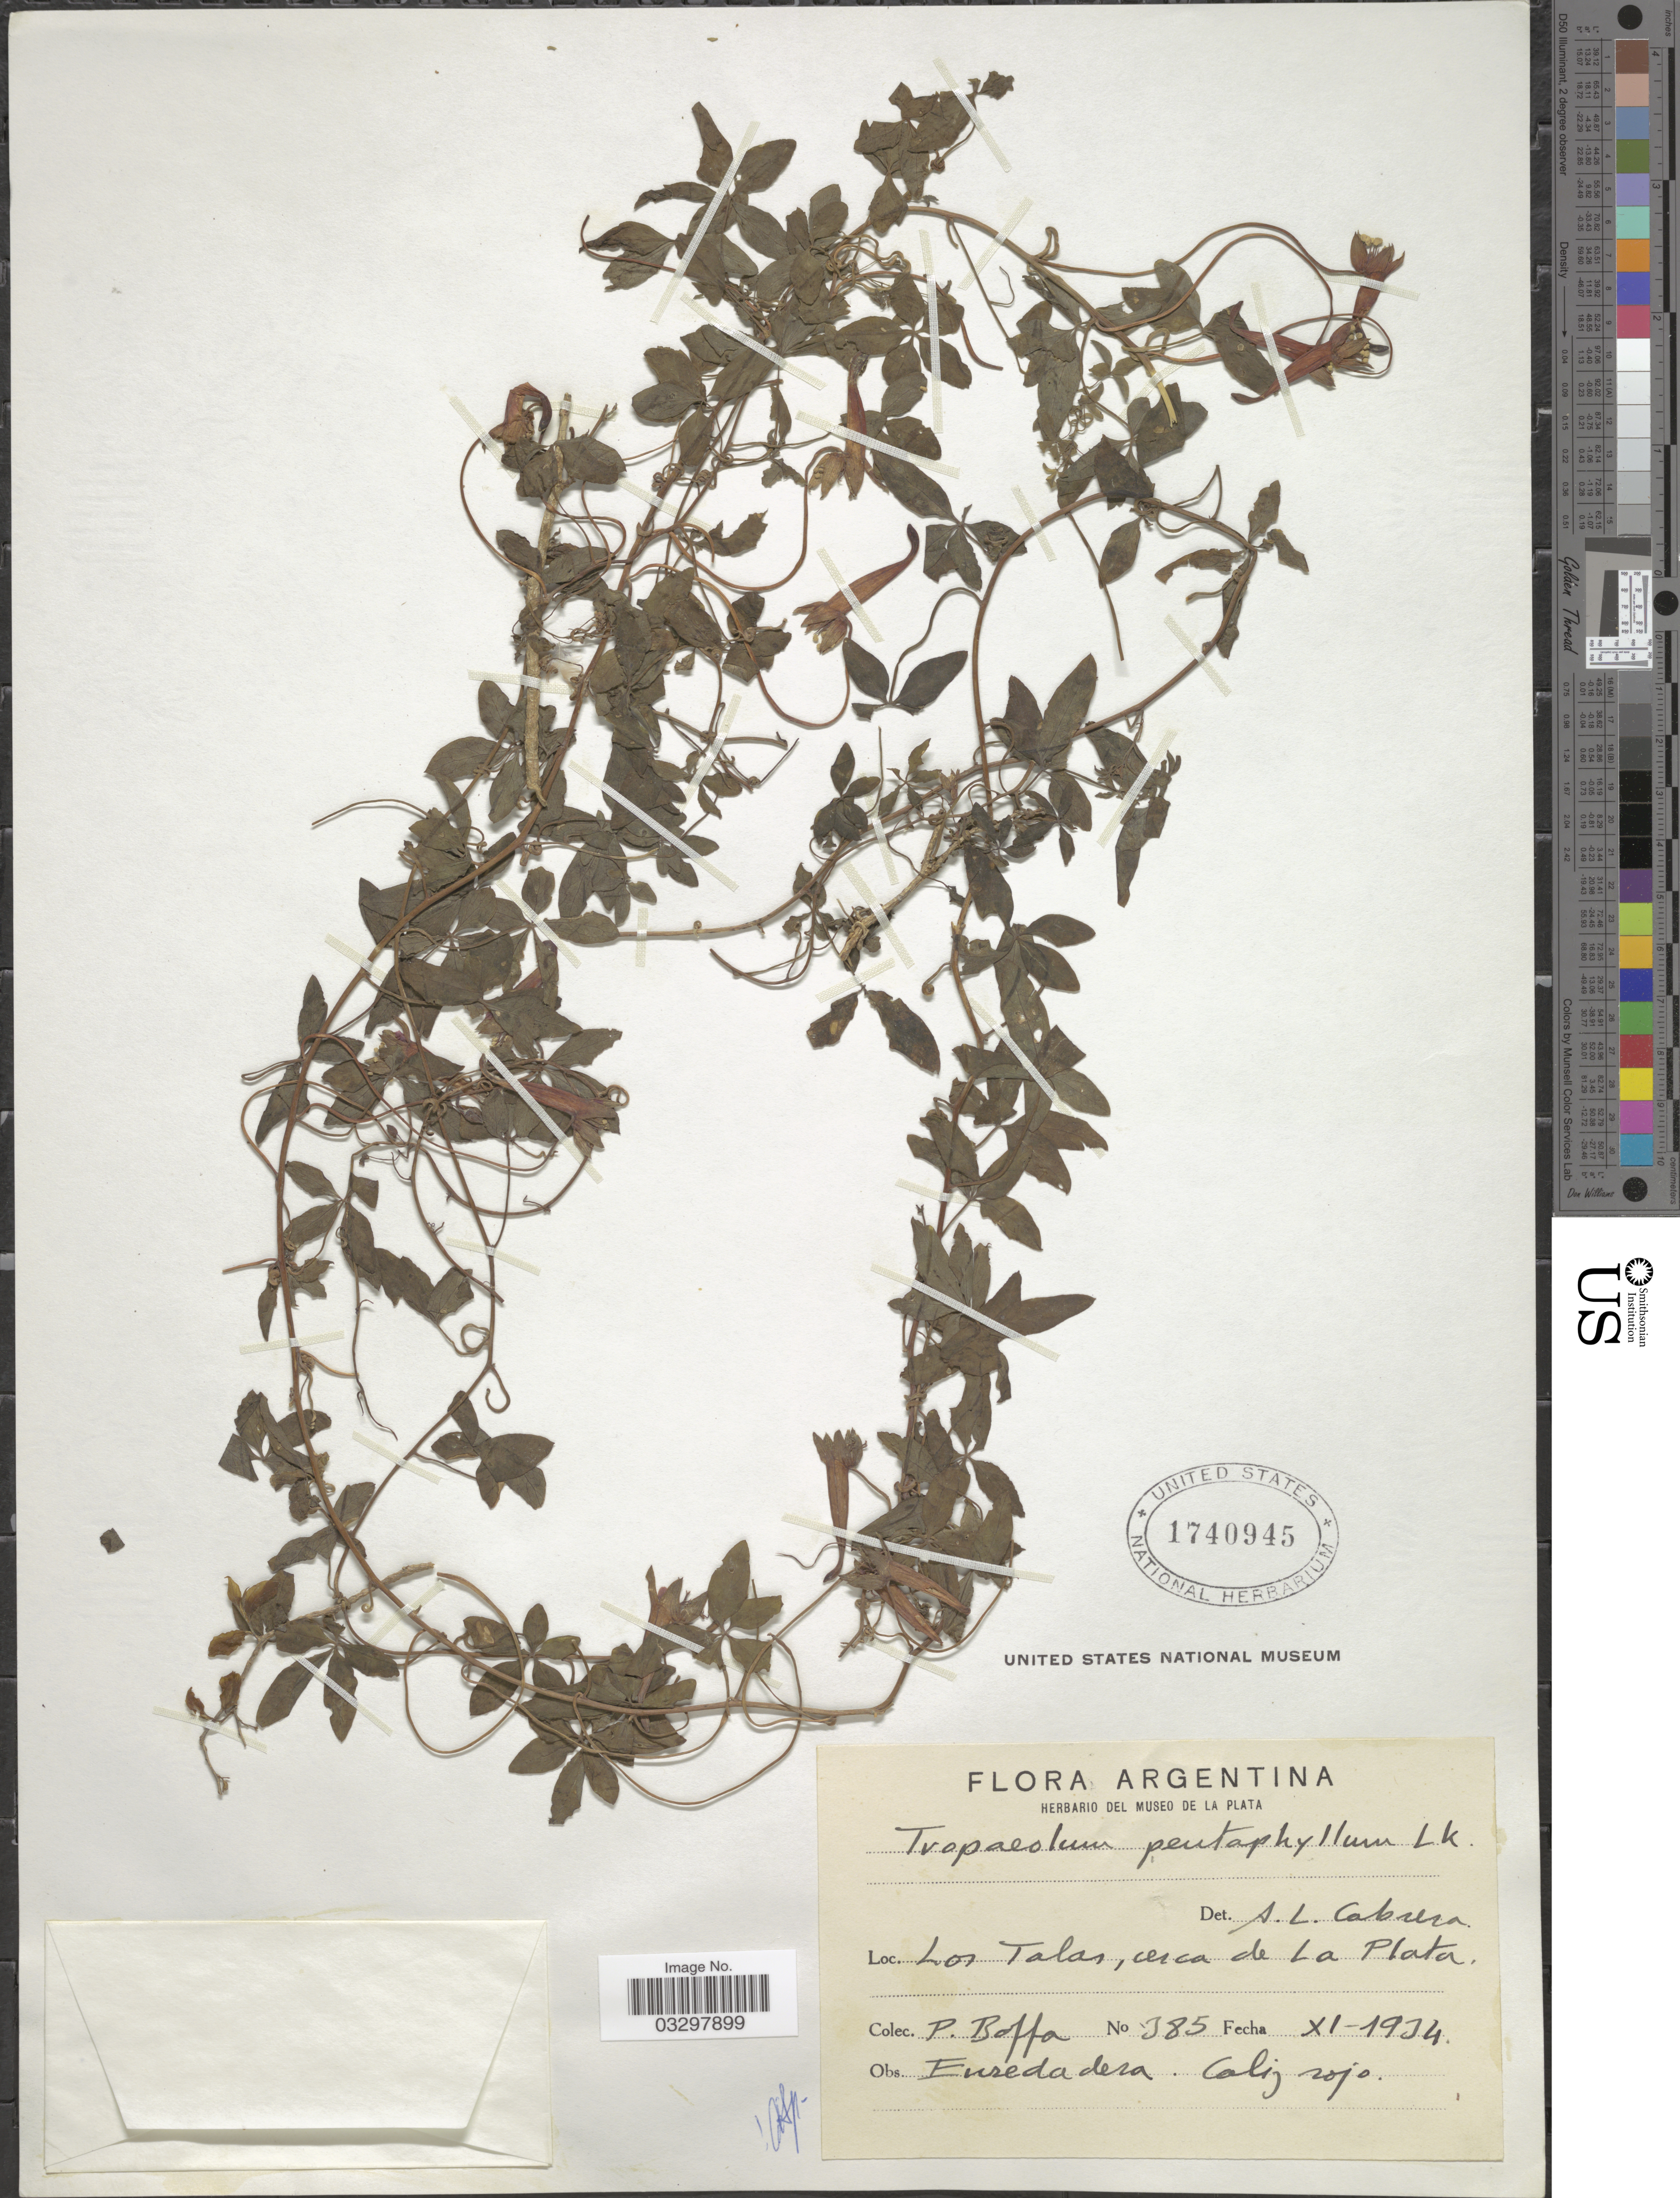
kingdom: Plantae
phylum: Tracheophyta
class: Magnoliopsida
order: Brassicales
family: Tropaeolaceae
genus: Tropaeolum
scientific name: Tropaeolum pentaphyllum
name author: Lam.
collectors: P. Boffa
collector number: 385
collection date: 1934-11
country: Argentina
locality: Los Talas, cerca de La Plata.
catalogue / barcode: US 1740945